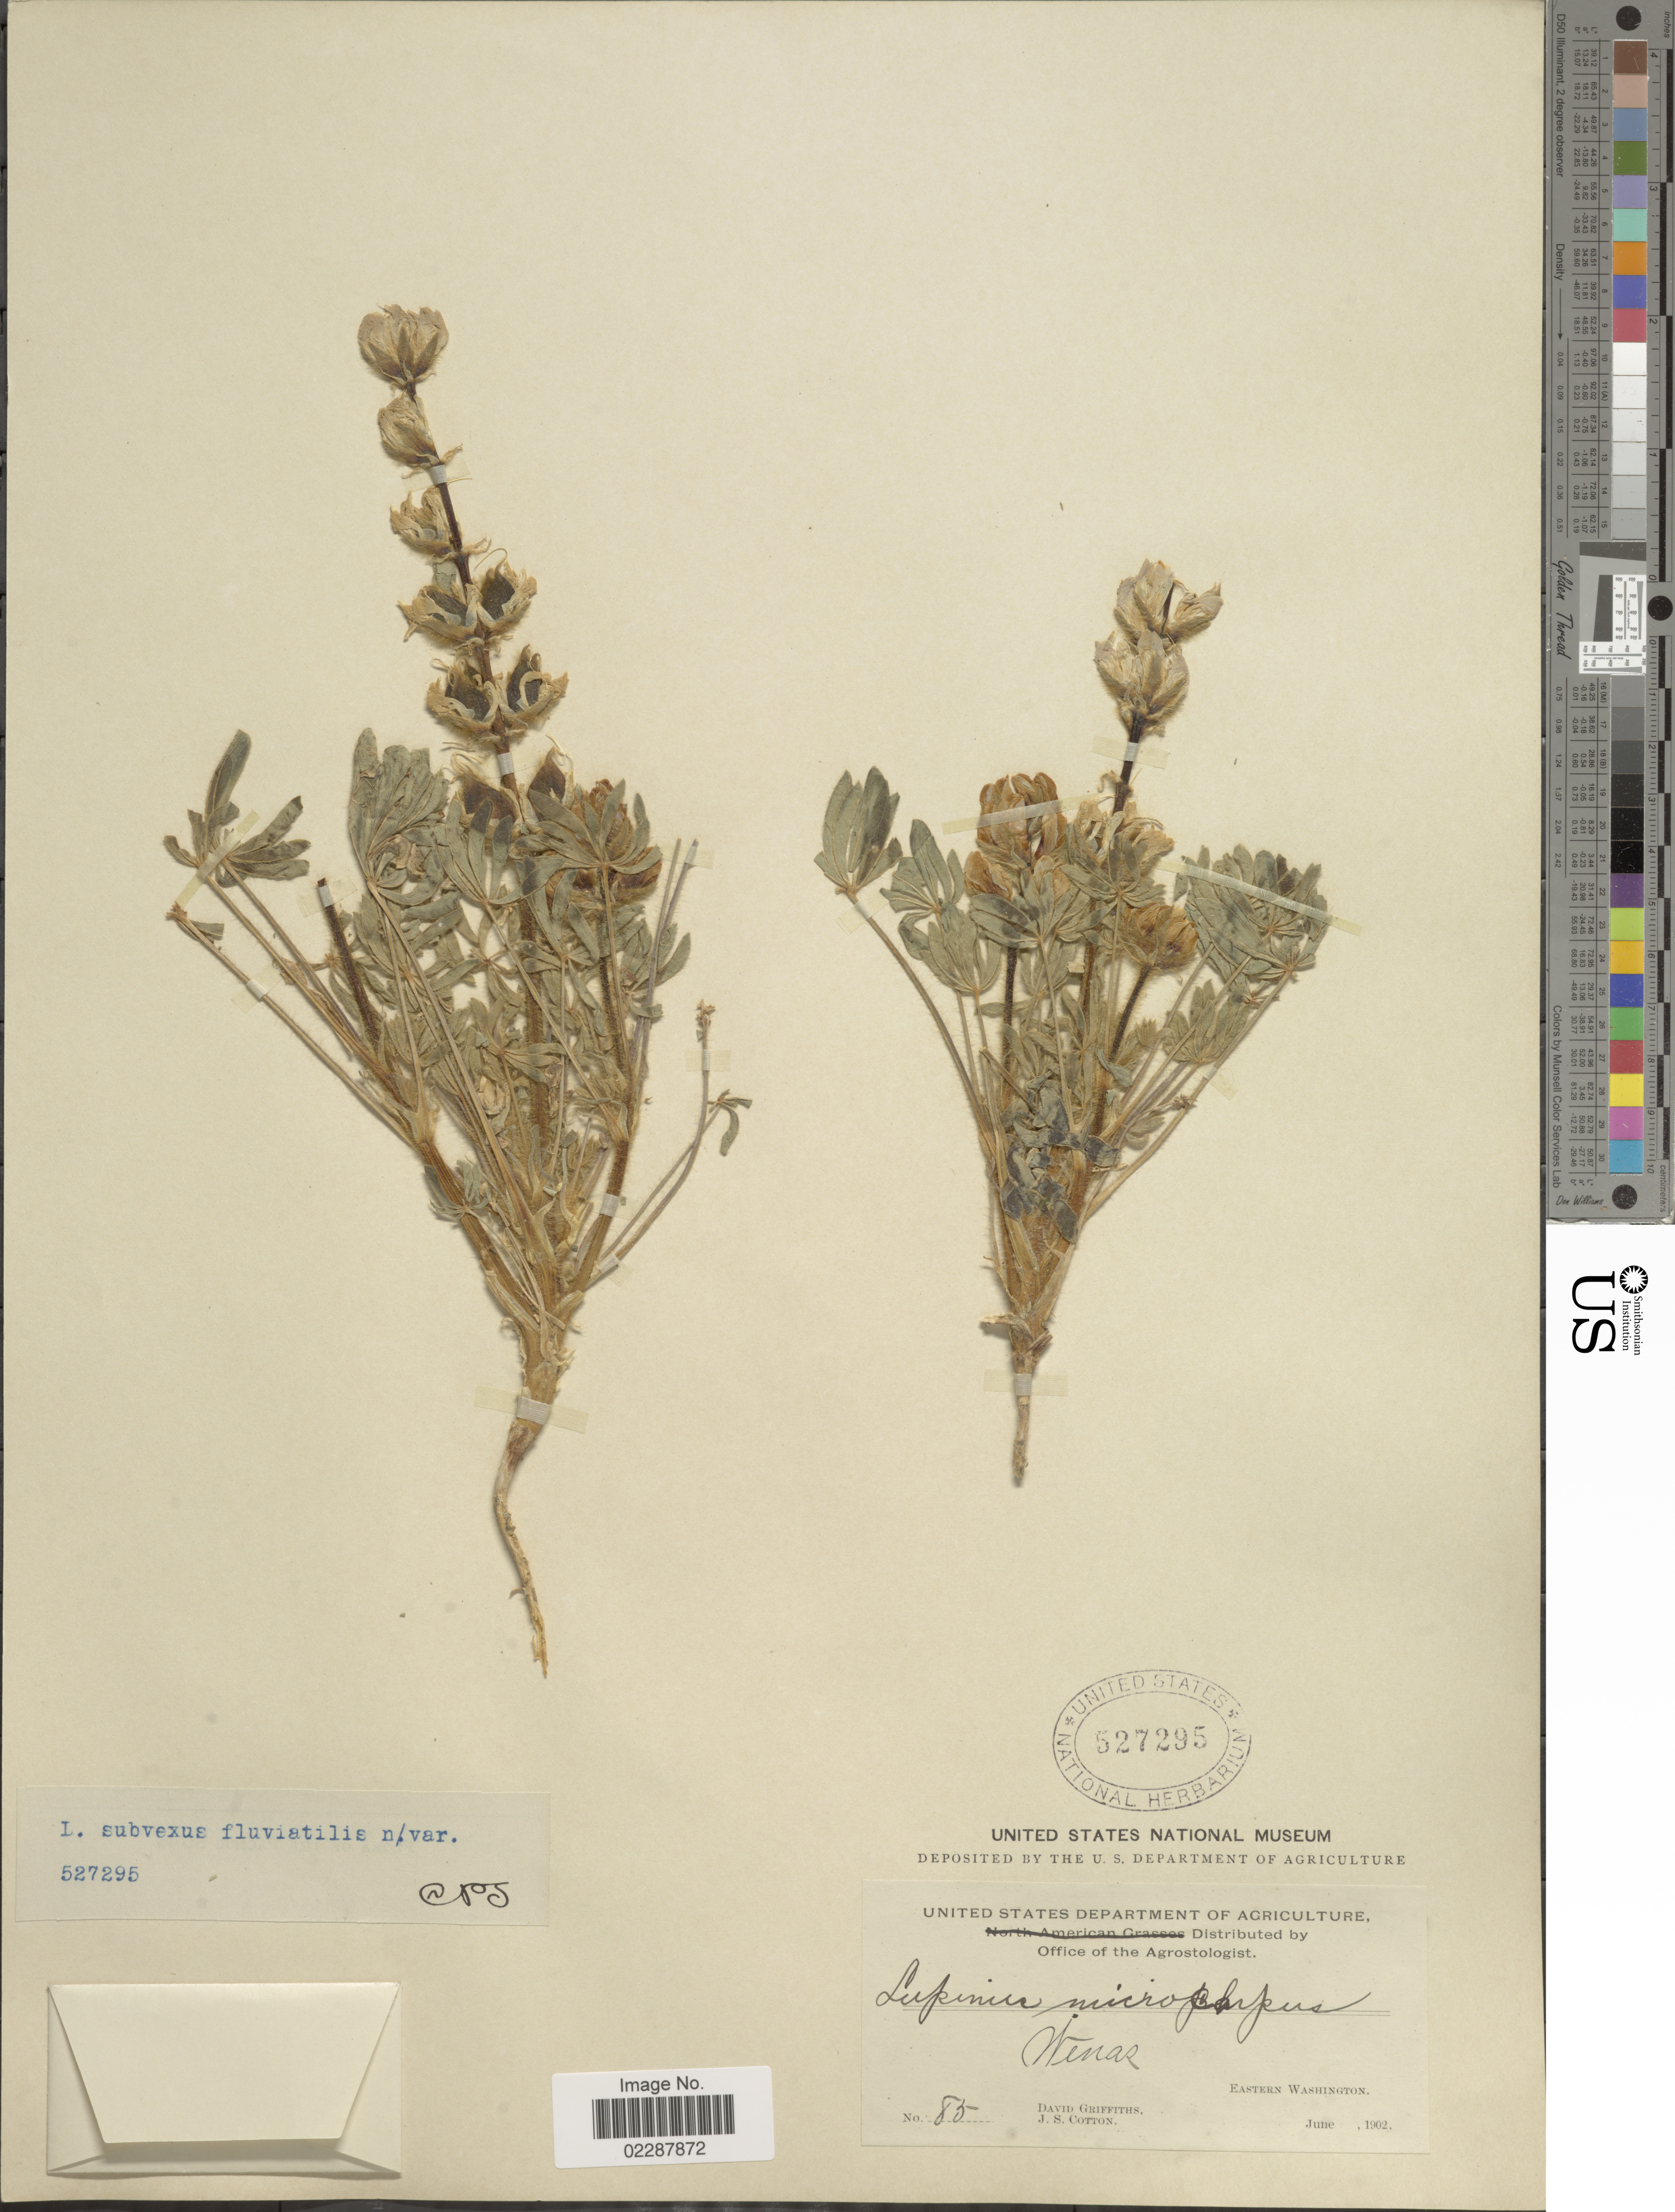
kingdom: Plantae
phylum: Tracheophyta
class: Magnoliopsida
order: Fabales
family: Fabaceae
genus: Lupinus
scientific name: Lupinus subvexus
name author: C.P. Sm.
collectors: D. Griffiths & J. S. Cotton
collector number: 85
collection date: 1902-06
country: United States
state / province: Washington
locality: Eastern Washington, Wenas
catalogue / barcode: US 527295